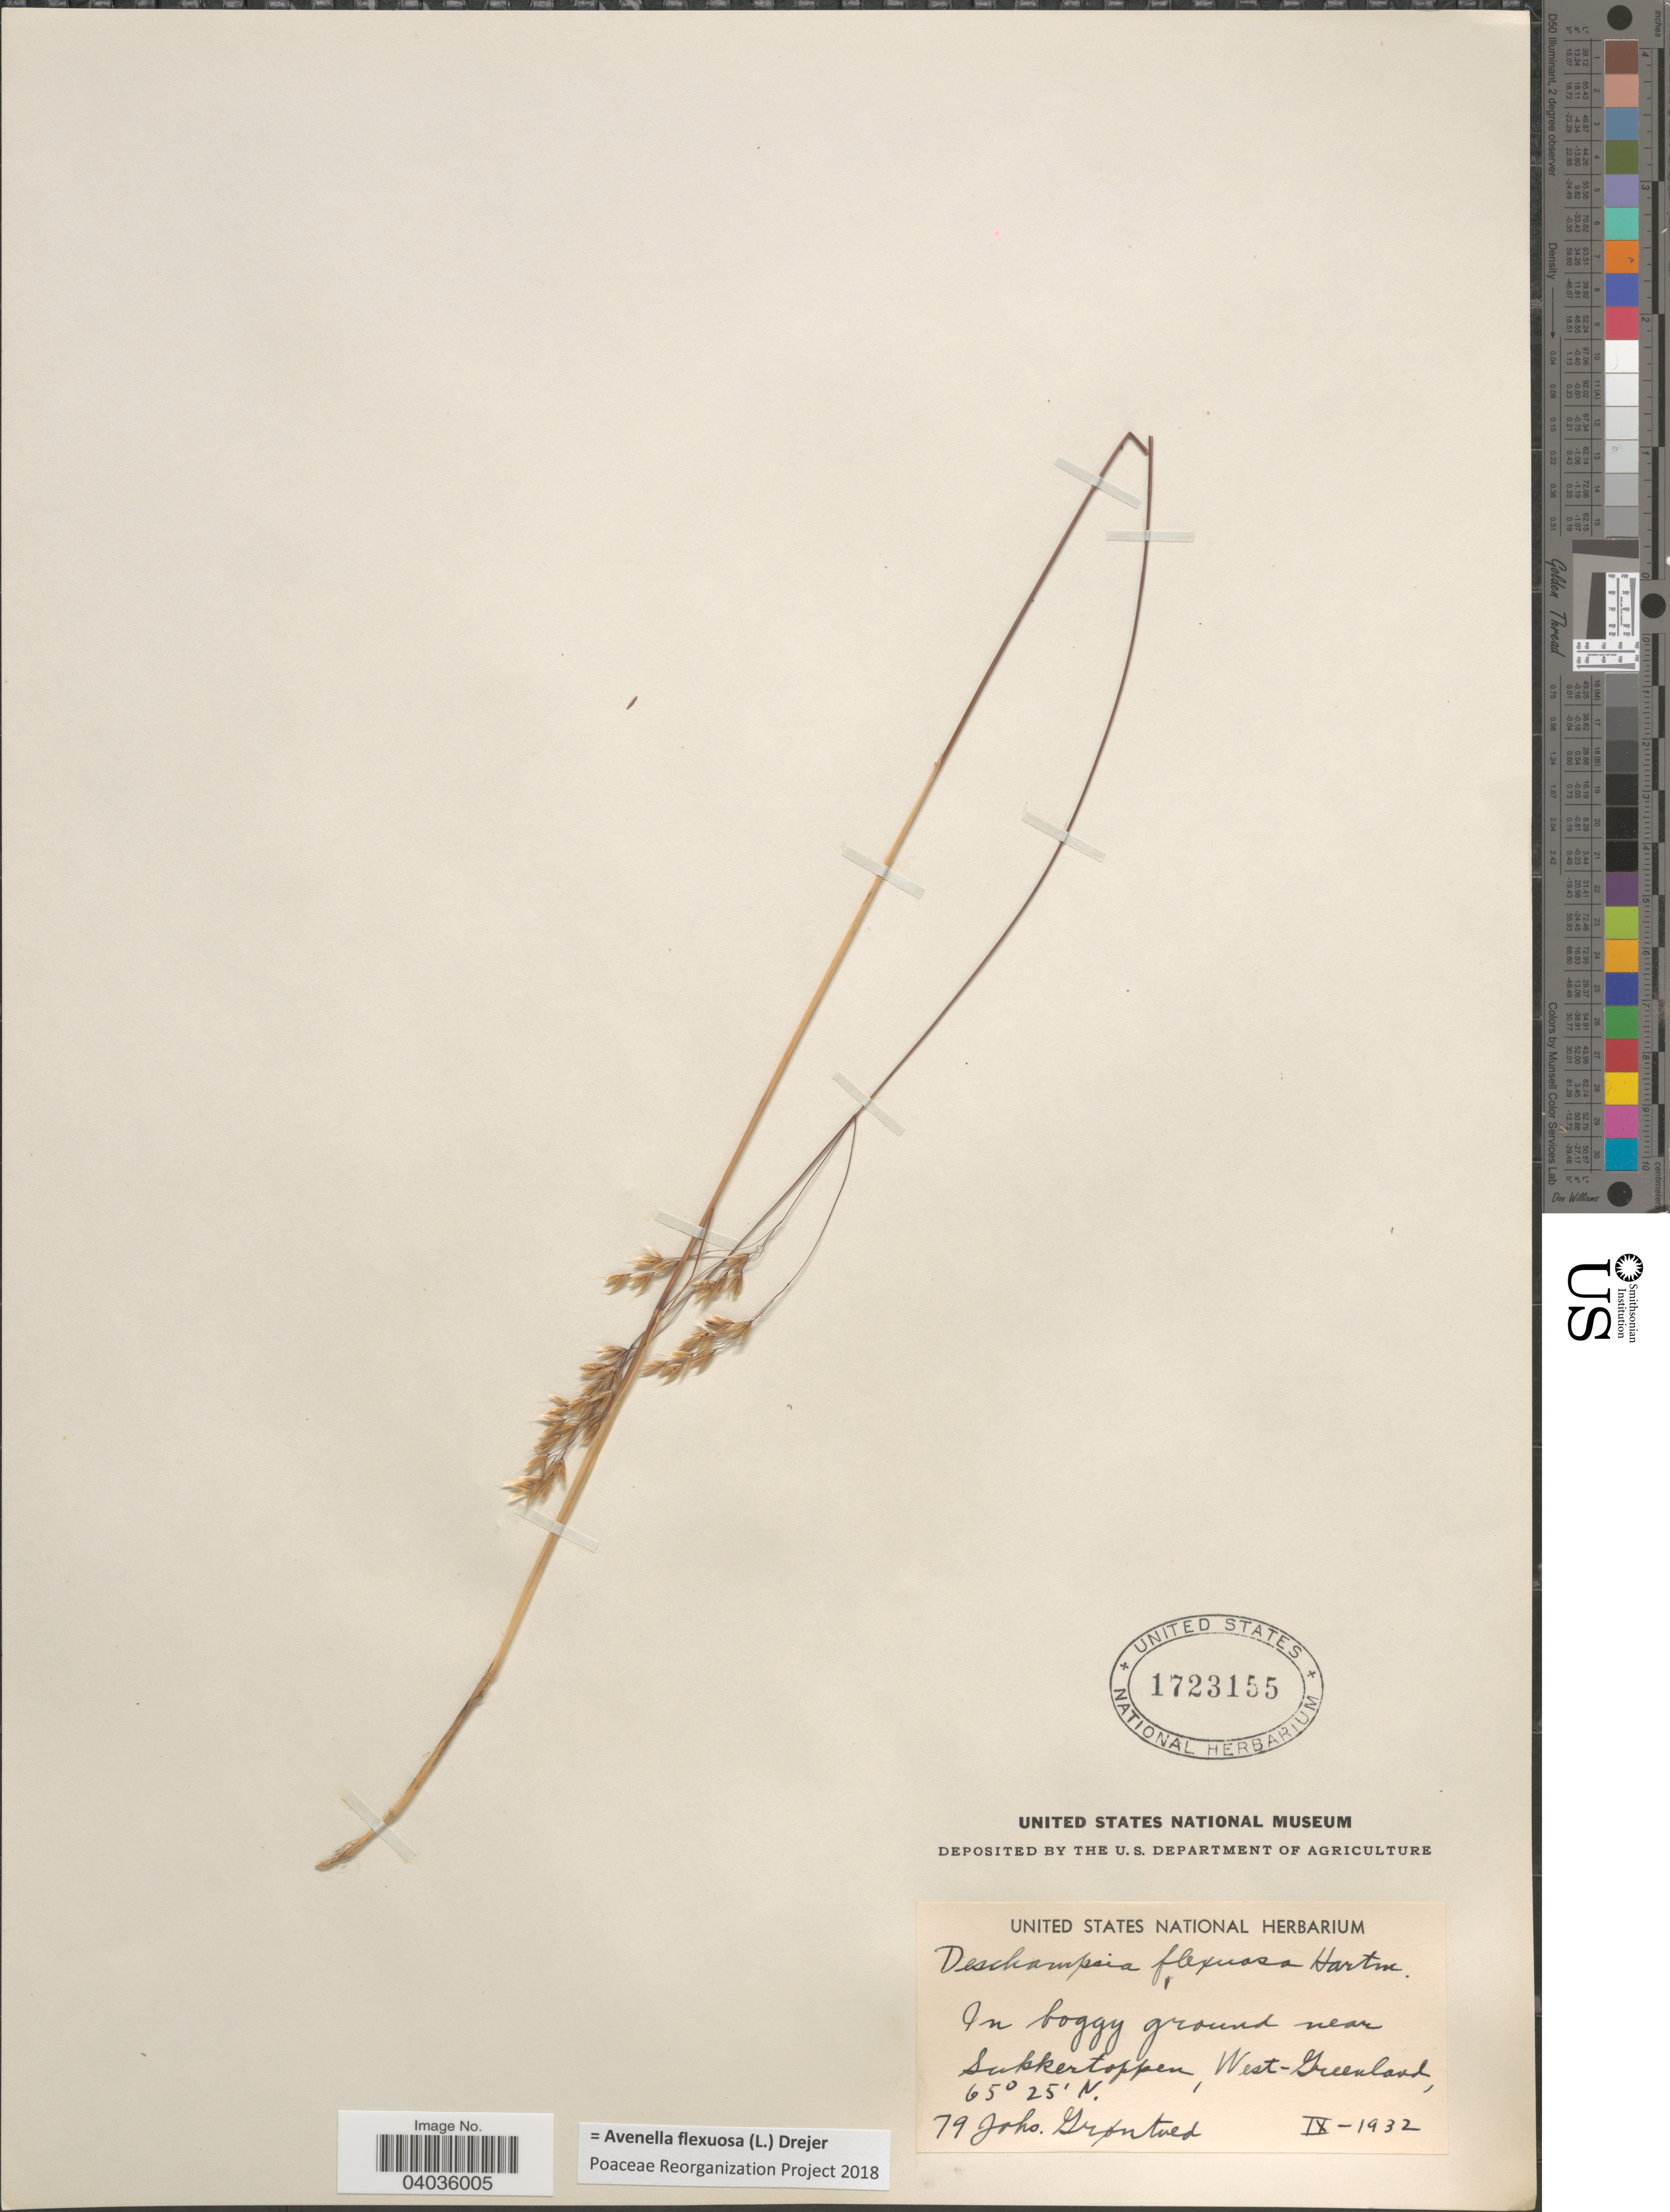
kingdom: Plantae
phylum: Tracheophyta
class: Liliopsida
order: Poales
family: Poaceae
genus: Avenella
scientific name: Avenella flexuosa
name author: (L.) Drejer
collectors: J. Grøntved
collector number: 79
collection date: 1932-09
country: Greenland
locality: In boggy ground near Sukkertoppen, West-Greenland.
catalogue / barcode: US 1723155